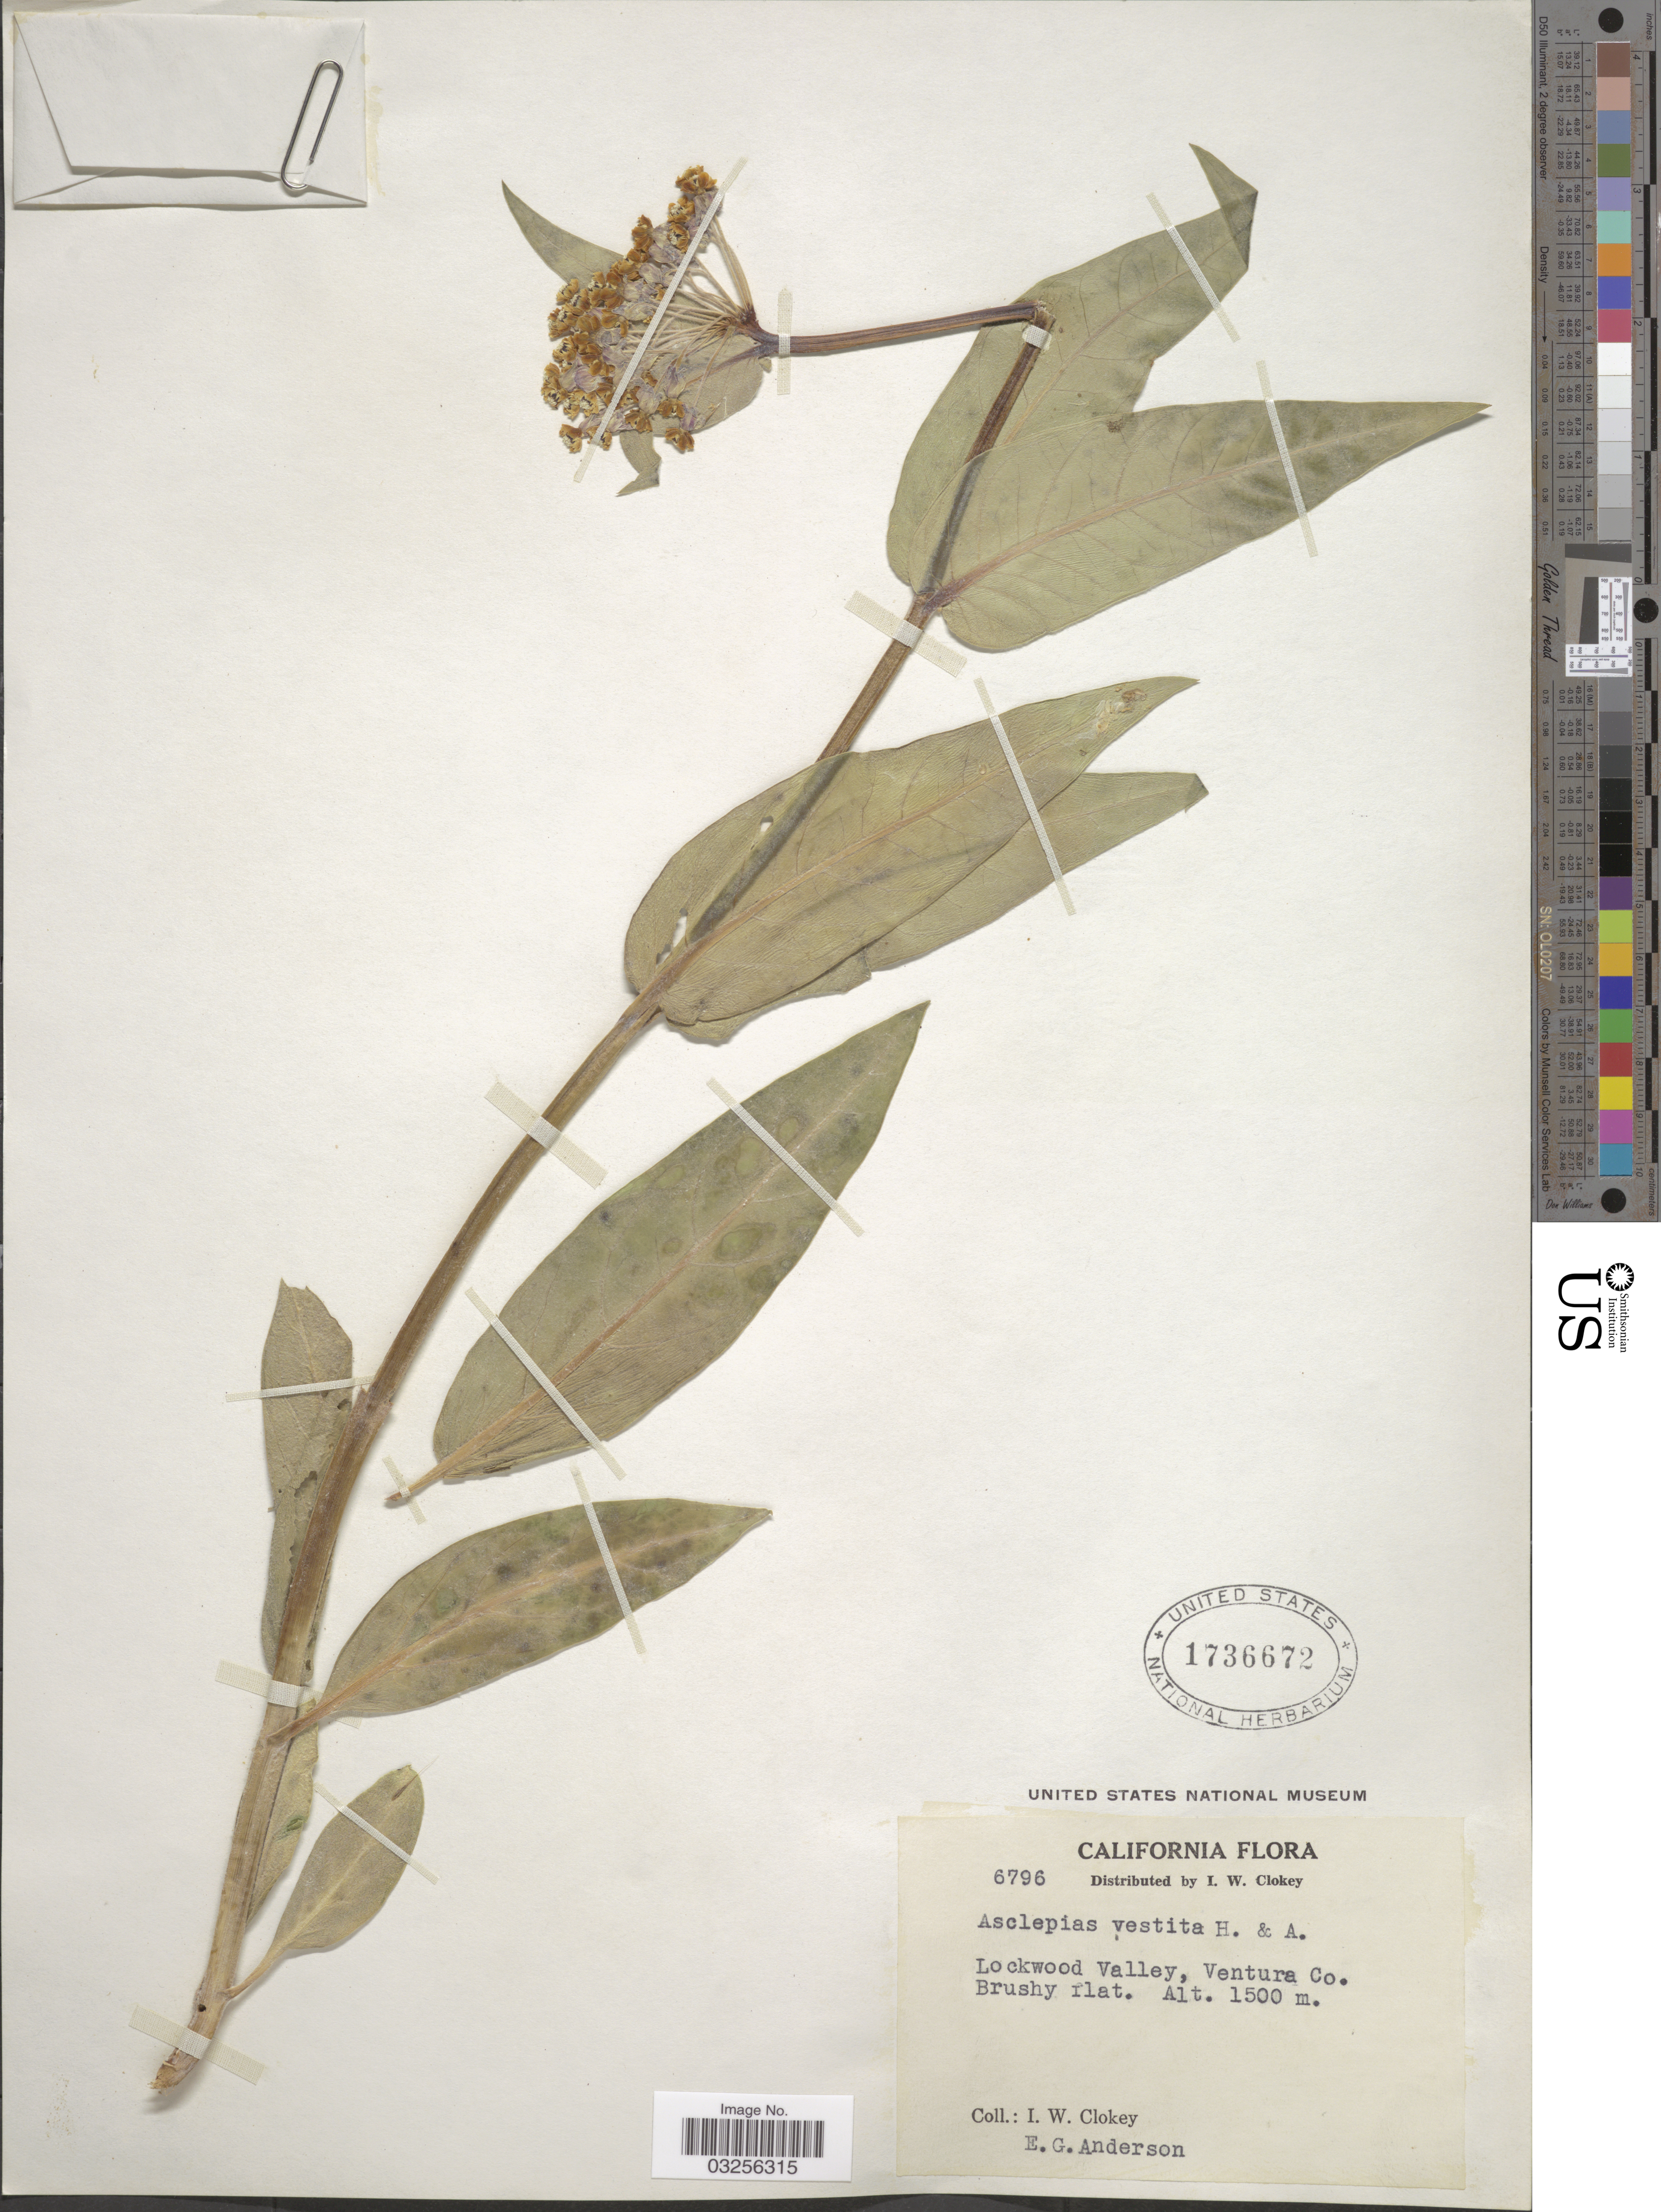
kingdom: Plantae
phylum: Tracheophyta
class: Magnoliopsida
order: Gentianales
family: Apocynaceae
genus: Asclepias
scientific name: Asclepias vestita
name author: Hook. & Arn.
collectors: I. W. Clokey & E. G. Anderson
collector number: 6796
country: United States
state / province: California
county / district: Ventura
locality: Lockwood Valley, Ventura Co.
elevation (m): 1500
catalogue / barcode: US 1736672